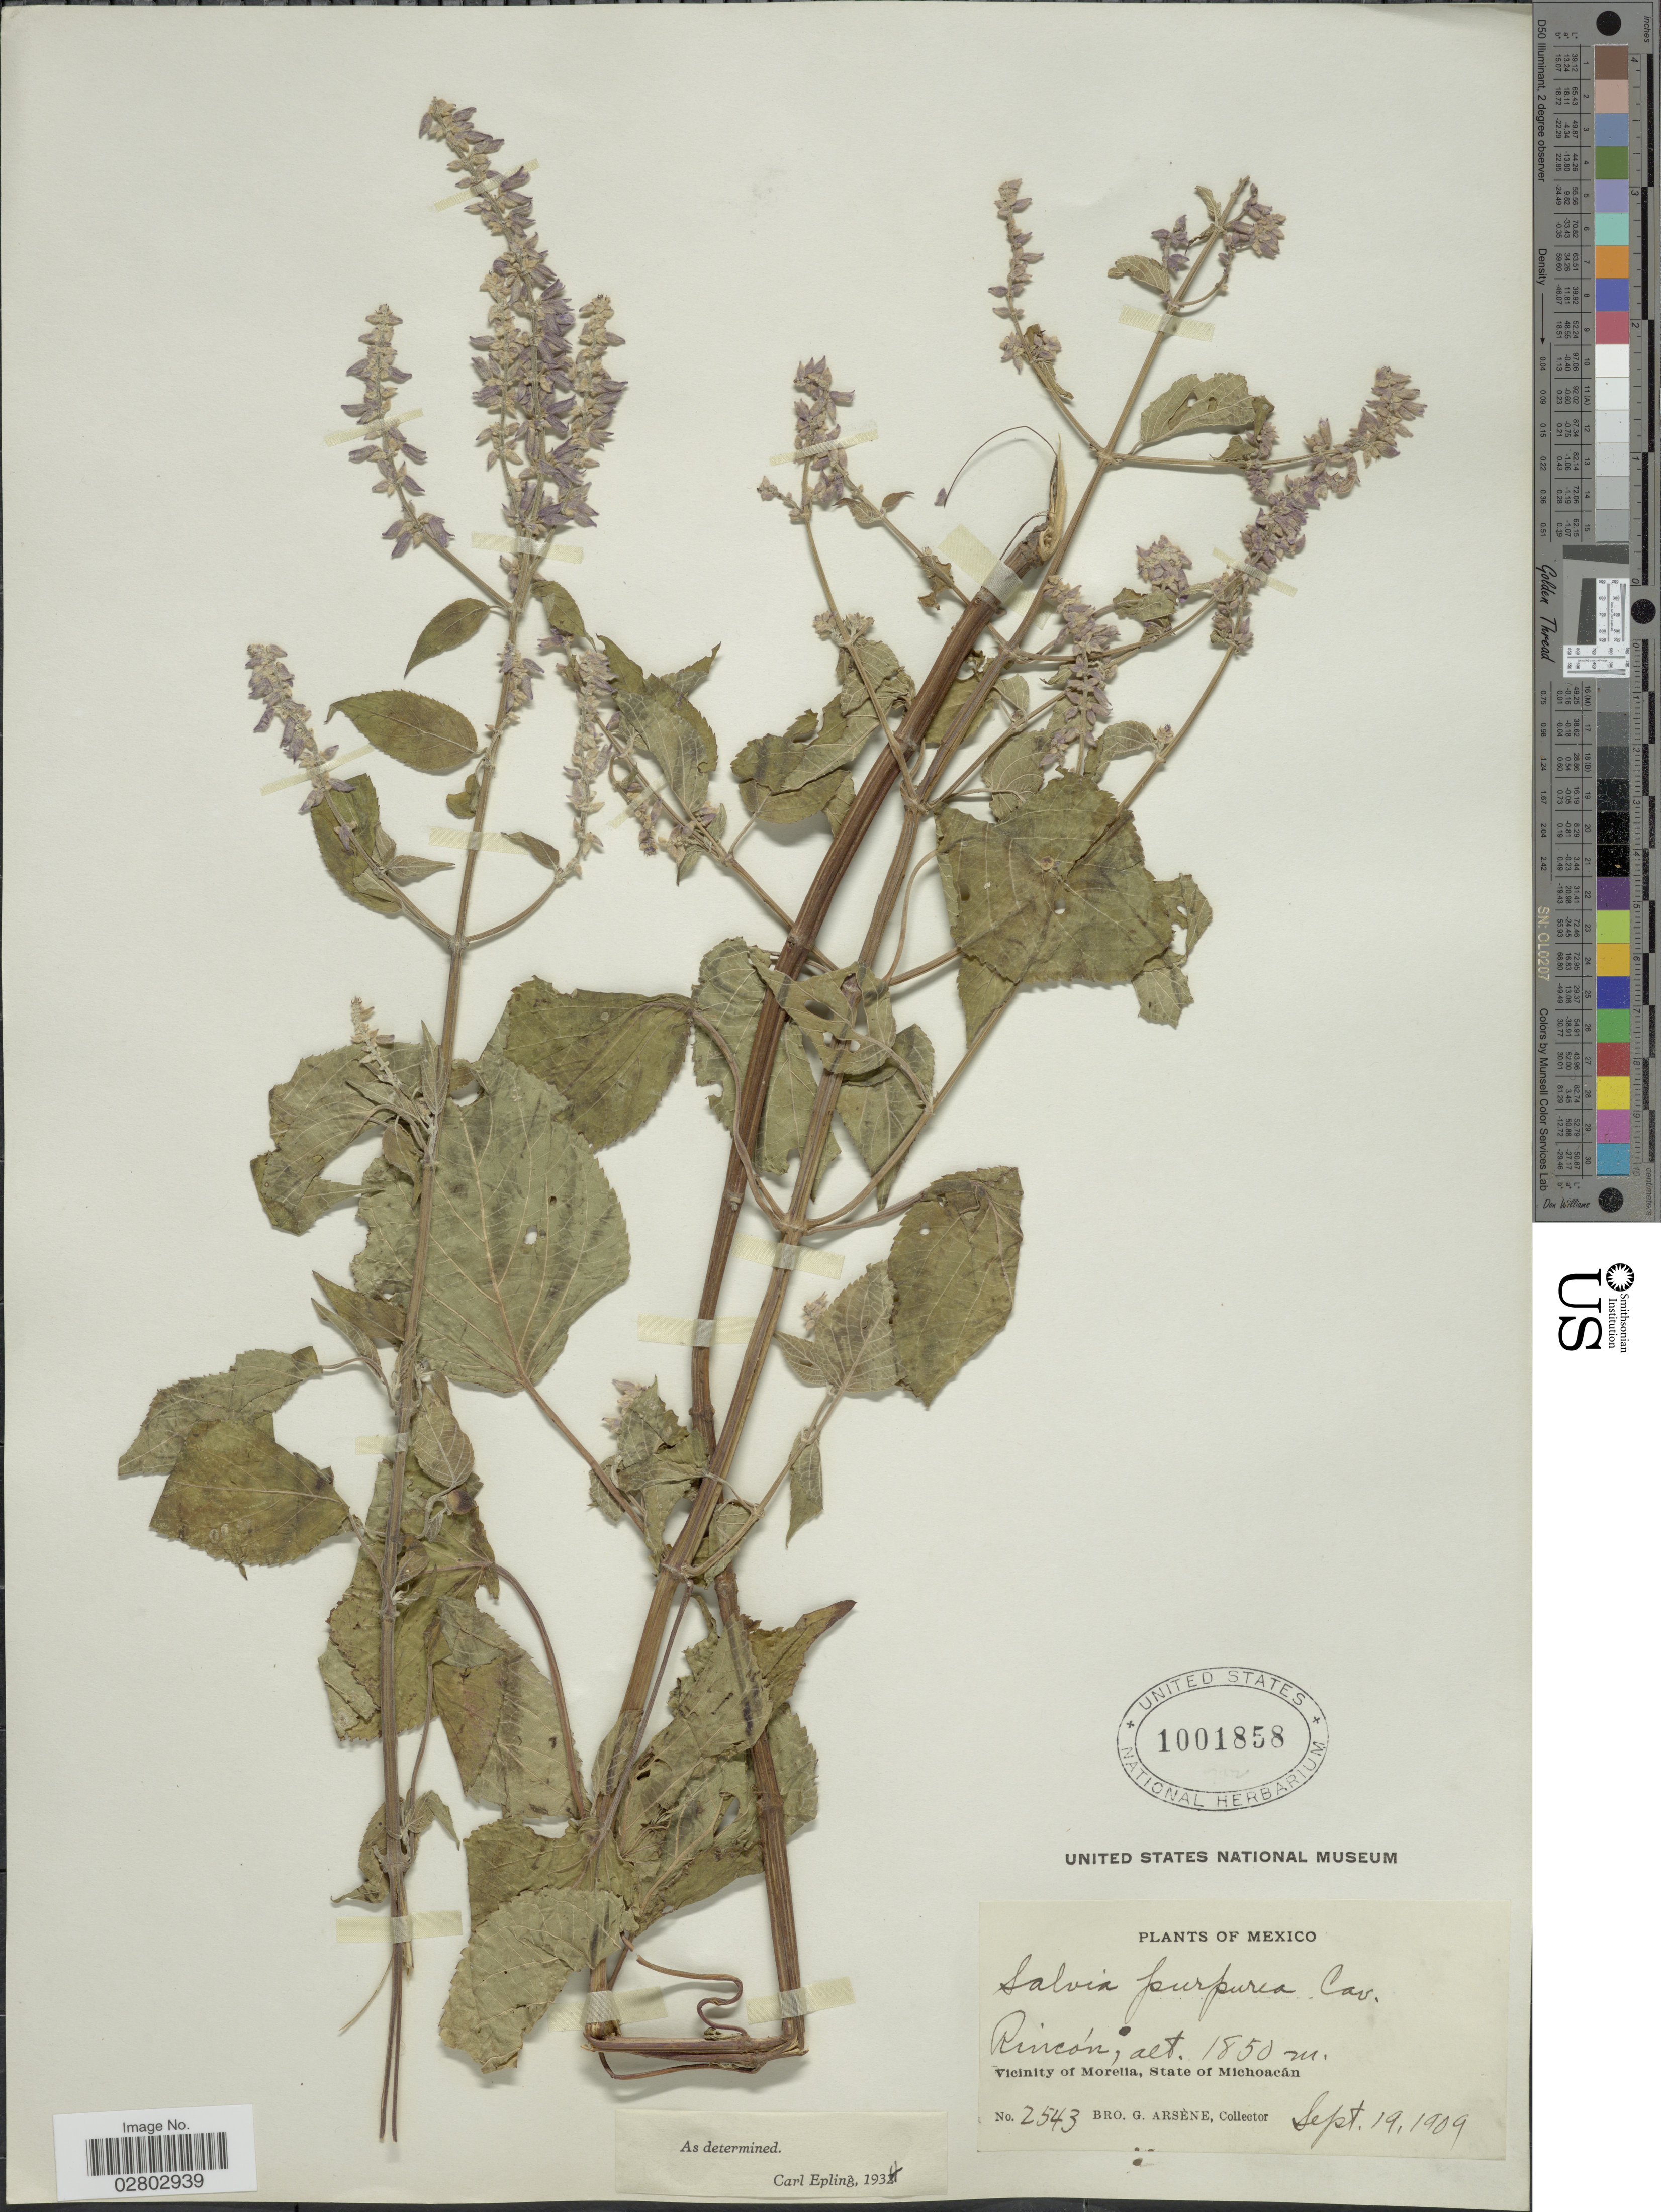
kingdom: Plantae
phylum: Tracheophyta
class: Magnoliopsida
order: Lamiales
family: Lamiaceae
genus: Salvia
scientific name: Salvia purpurea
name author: Cav.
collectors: Bro. G. Arsène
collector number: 2543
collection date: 1909-09-19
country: Mexico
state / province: Michoacán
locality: Rincon, Vicinity of Morelia, State of Michoacán.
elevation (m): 1850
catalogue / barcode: US 1001858